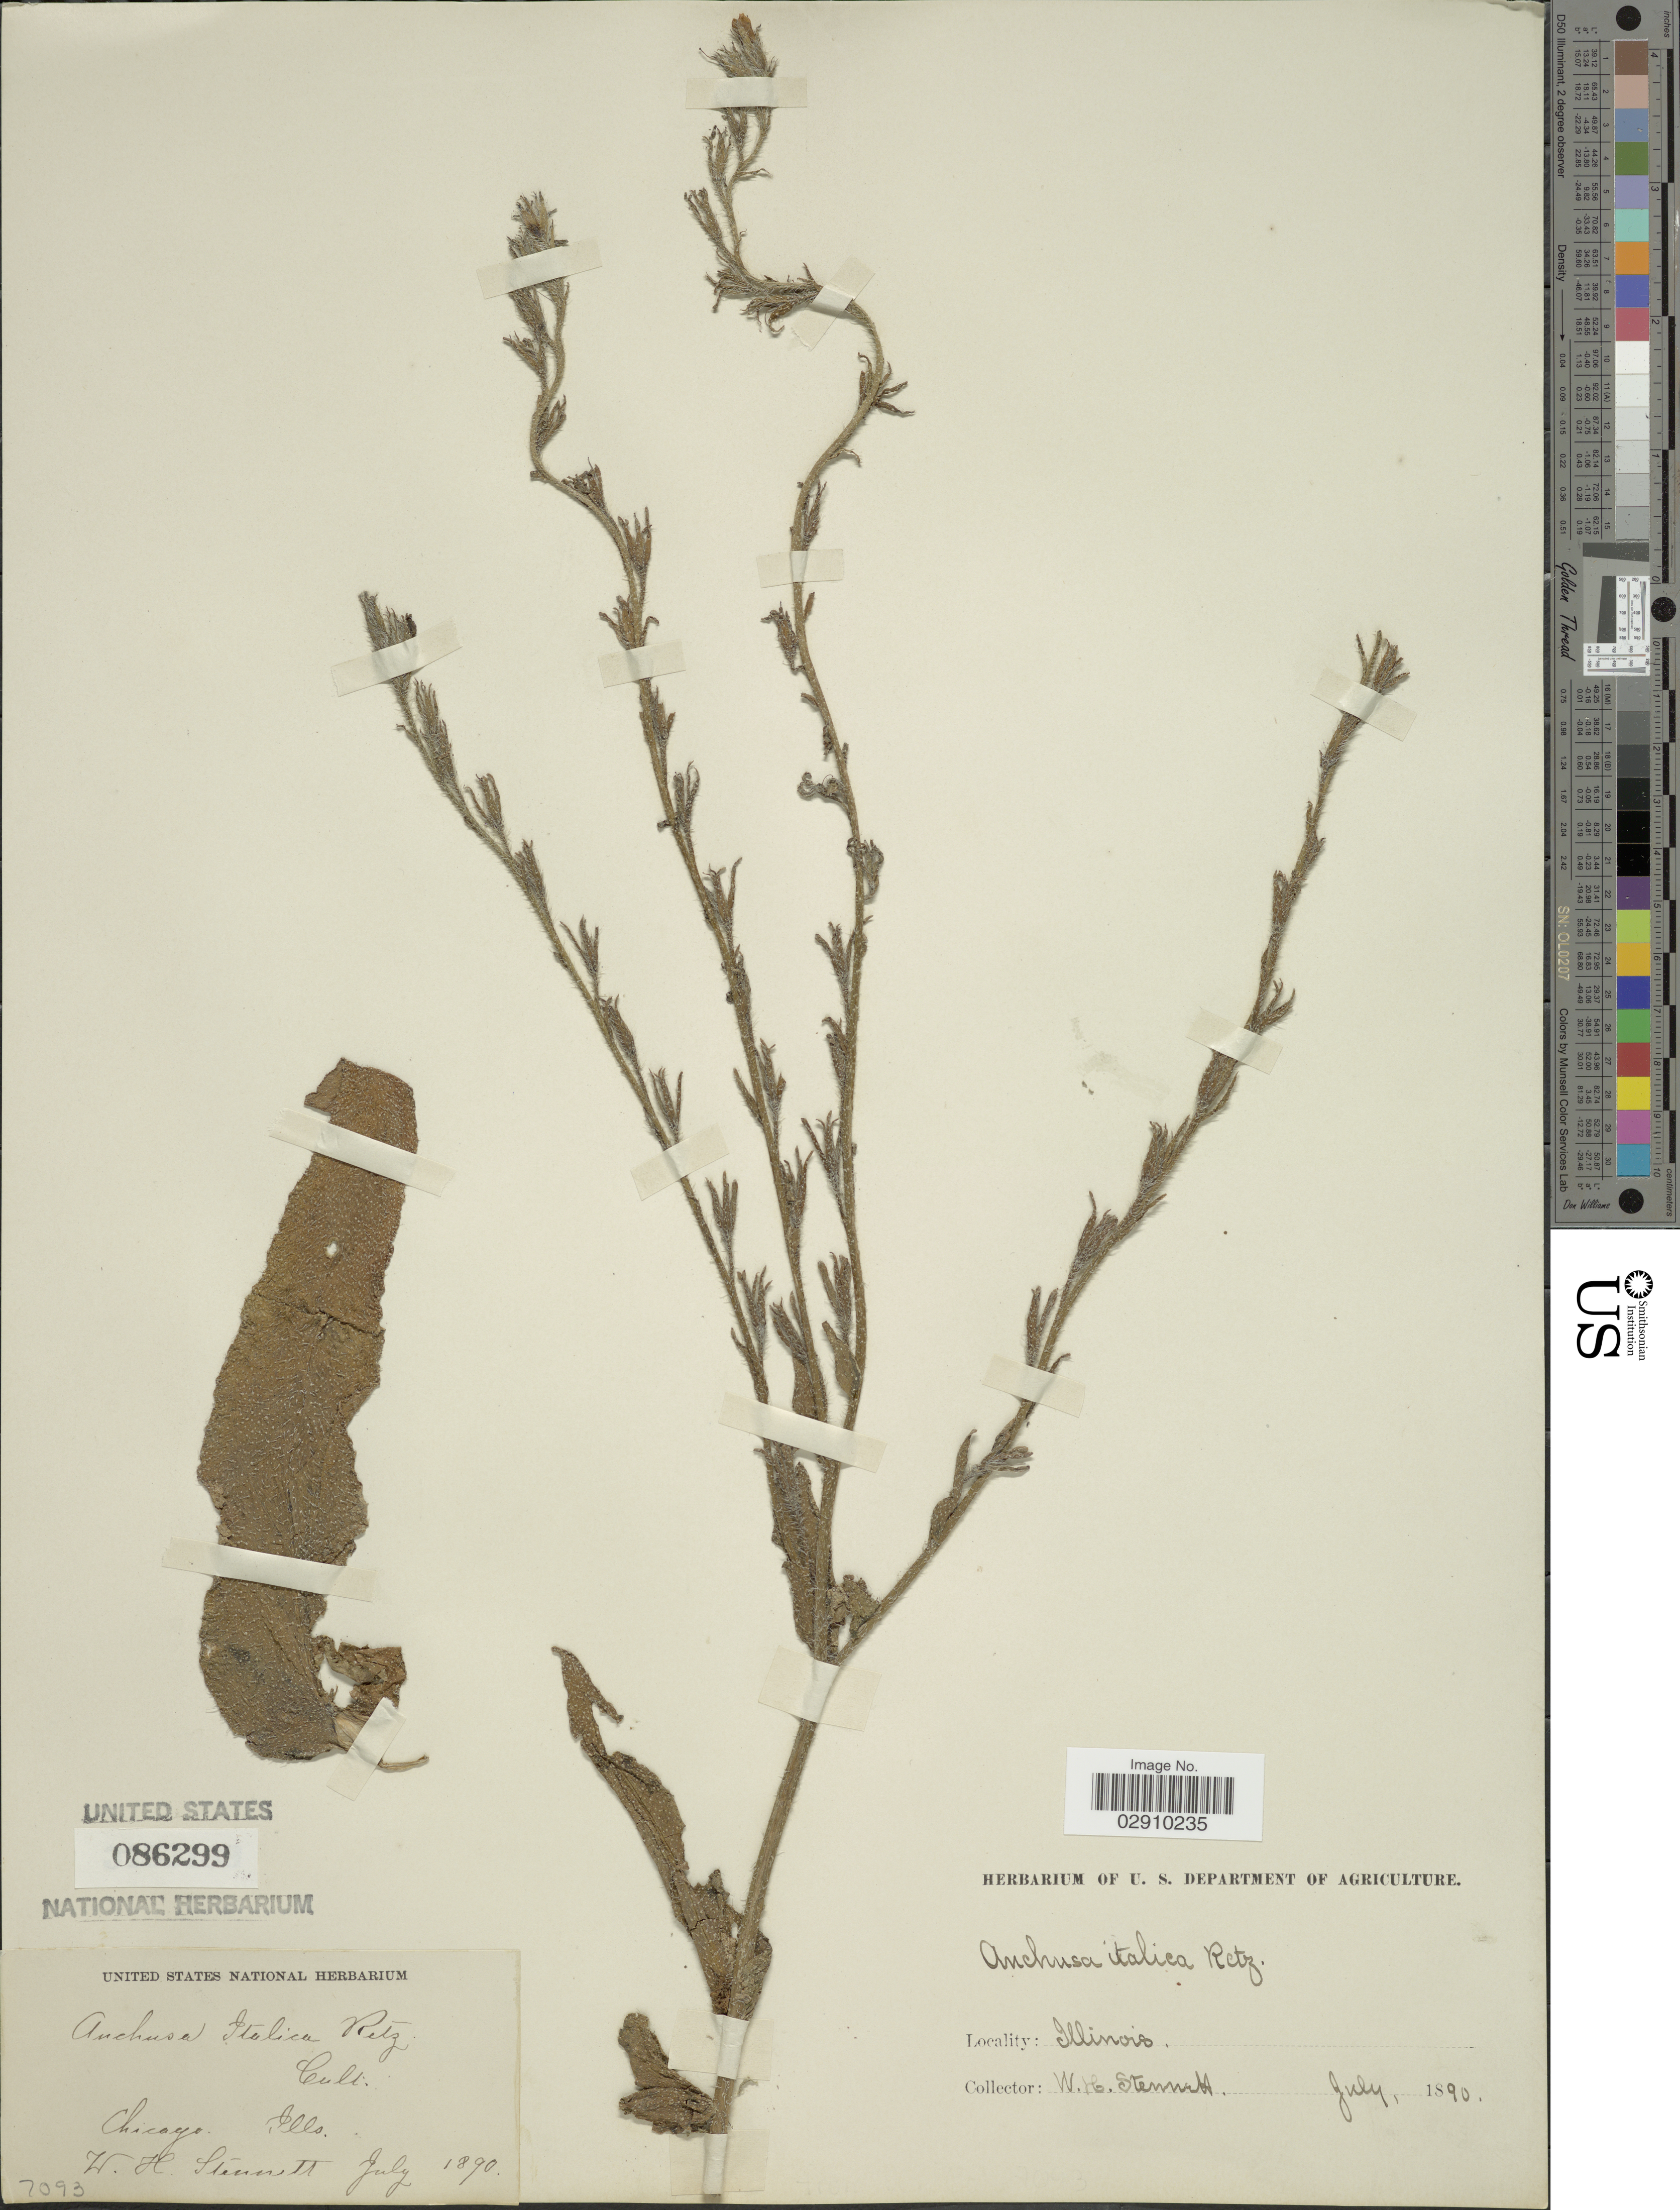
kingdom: Plantae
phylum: Tracheophyta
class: Magnoliopsida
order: Boraginales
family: Boraginaceae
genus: Anchusa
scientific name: Anchusa italica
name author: Retz.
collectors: W. Stennett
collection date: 1890-07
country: United States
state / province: Illinois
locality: Chicago.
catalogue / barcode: US 86299